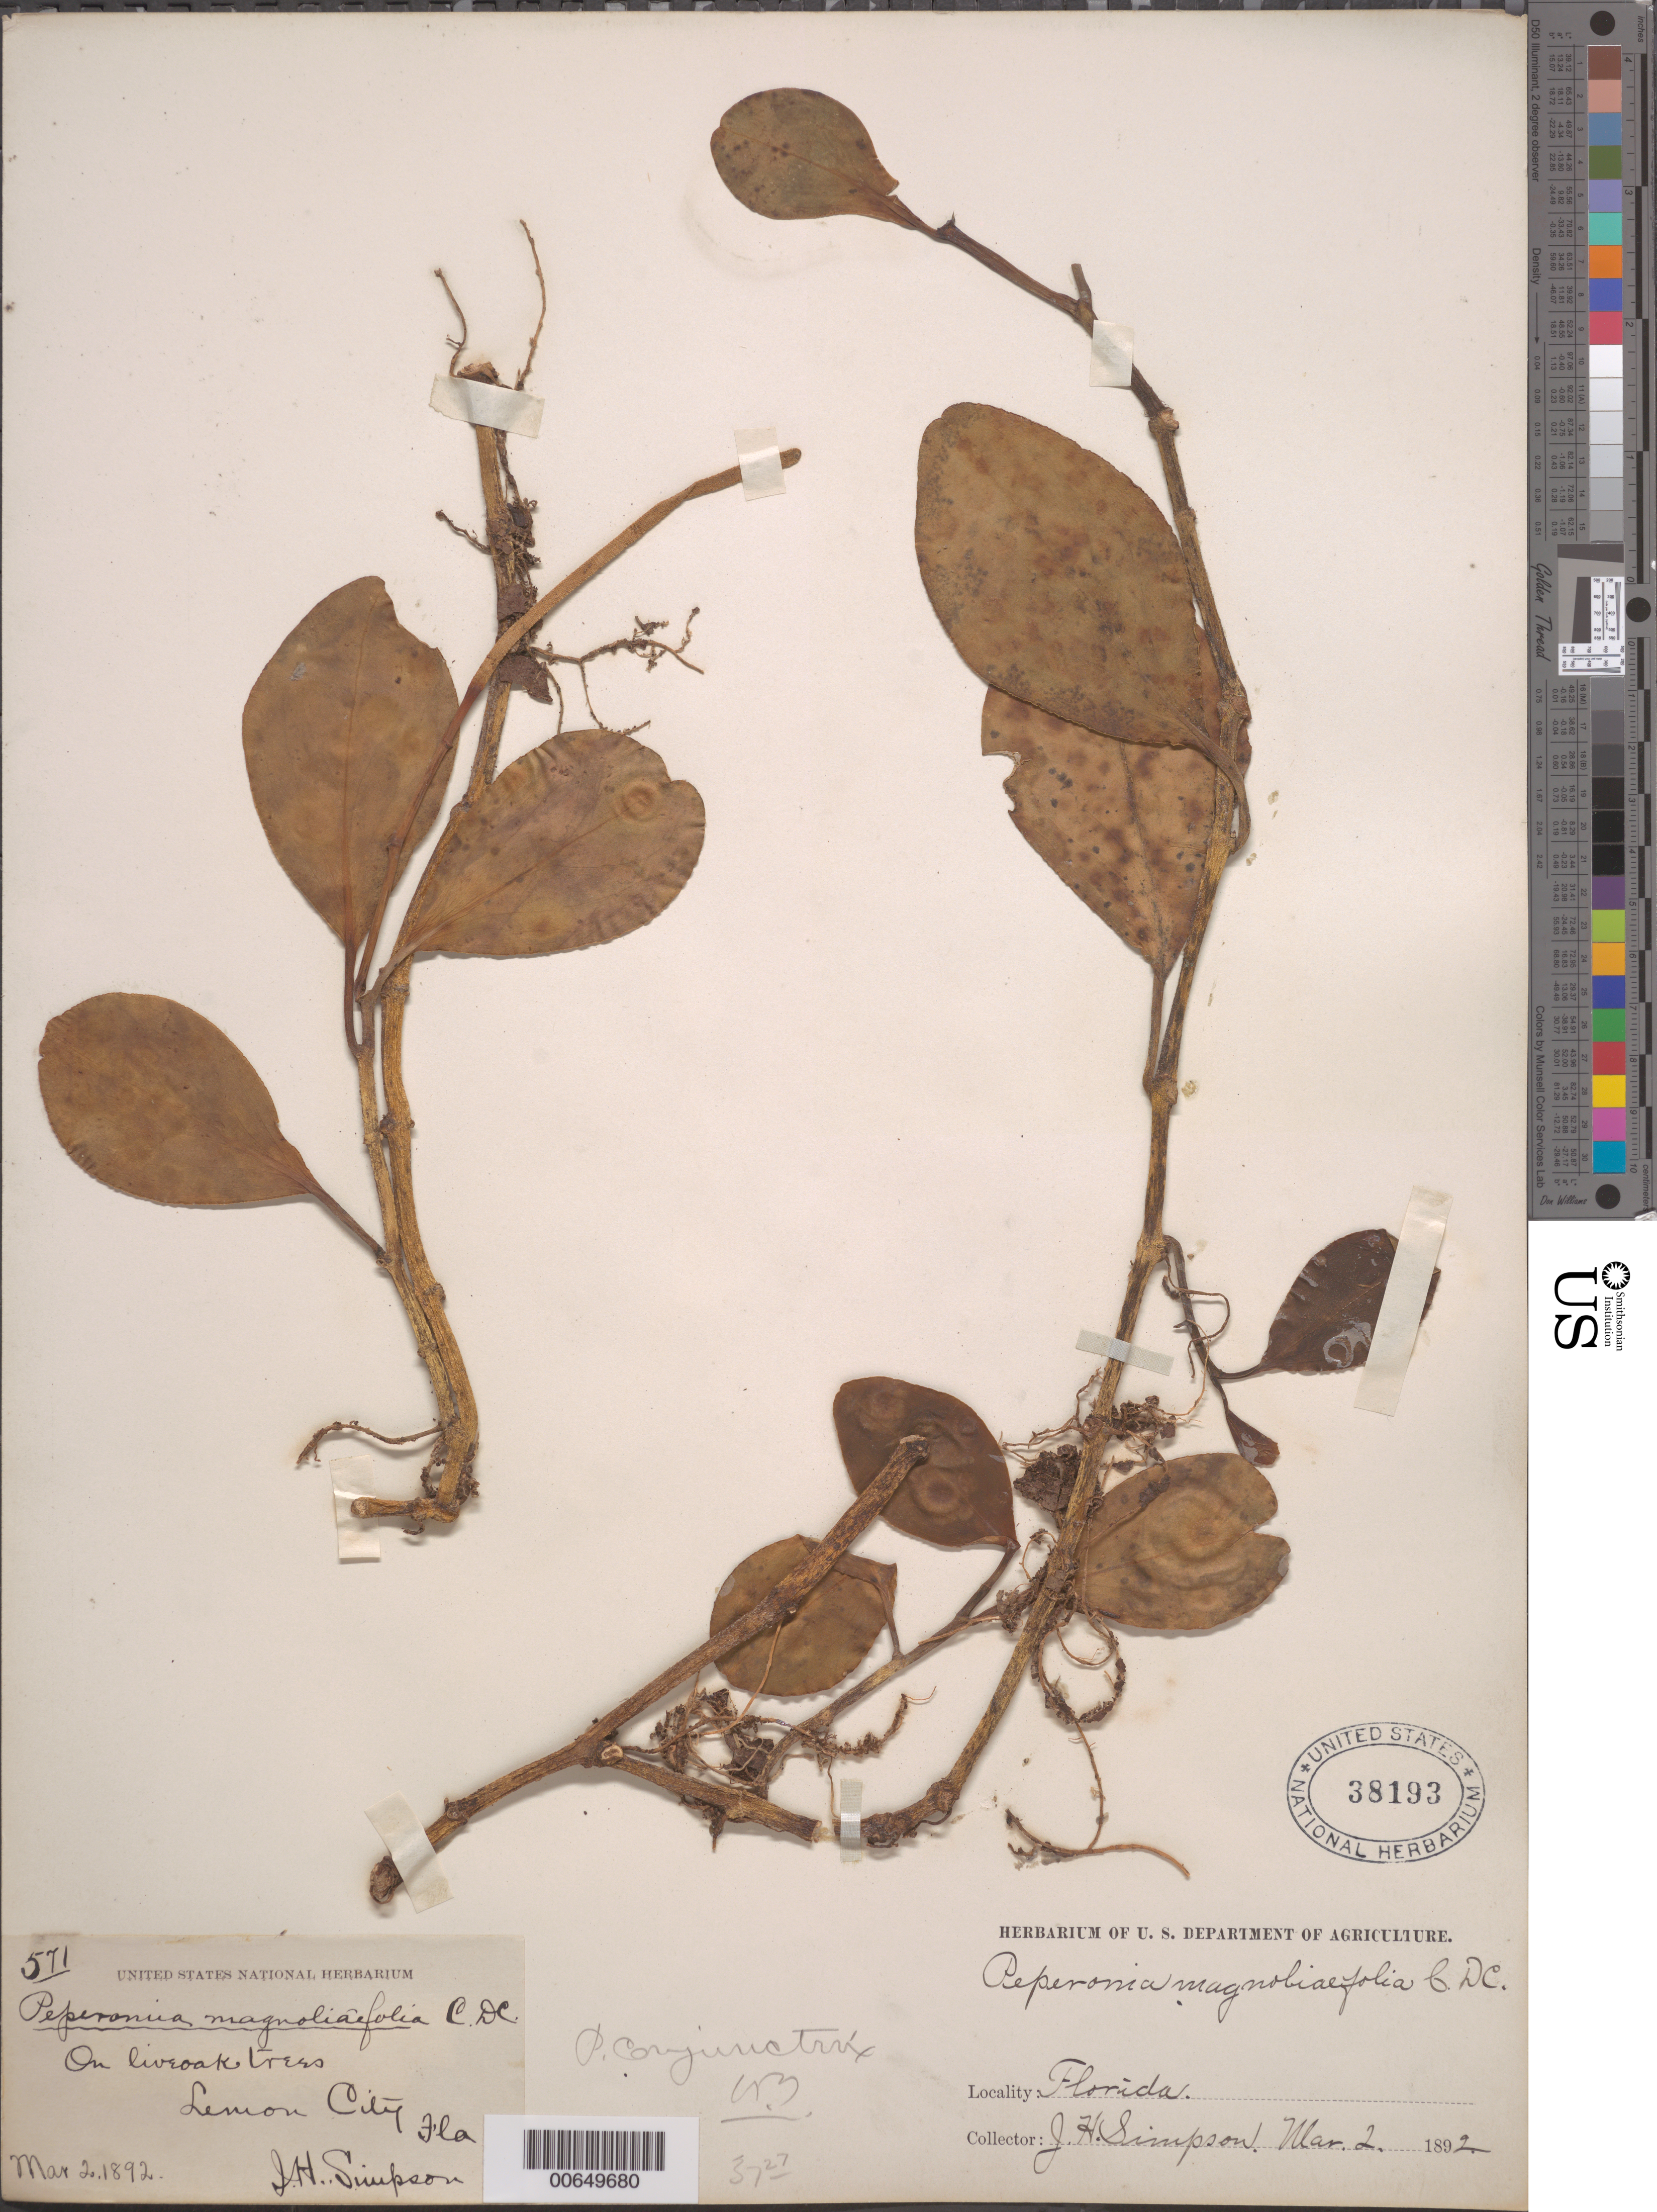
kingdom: Plantae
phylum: Tracheophyta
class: Magnoliopsida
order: Piperales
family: Piperaceae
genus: Peperomia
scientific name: Peperomia obtusifolia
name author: (L.) A. Dietr.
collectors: J. H. Simpson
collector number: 571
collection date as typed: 02 Mar 1892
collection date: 1892-03-02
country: United States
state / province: Florida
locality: Lemon City.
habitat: On live oak trees.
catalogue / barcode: US 38193